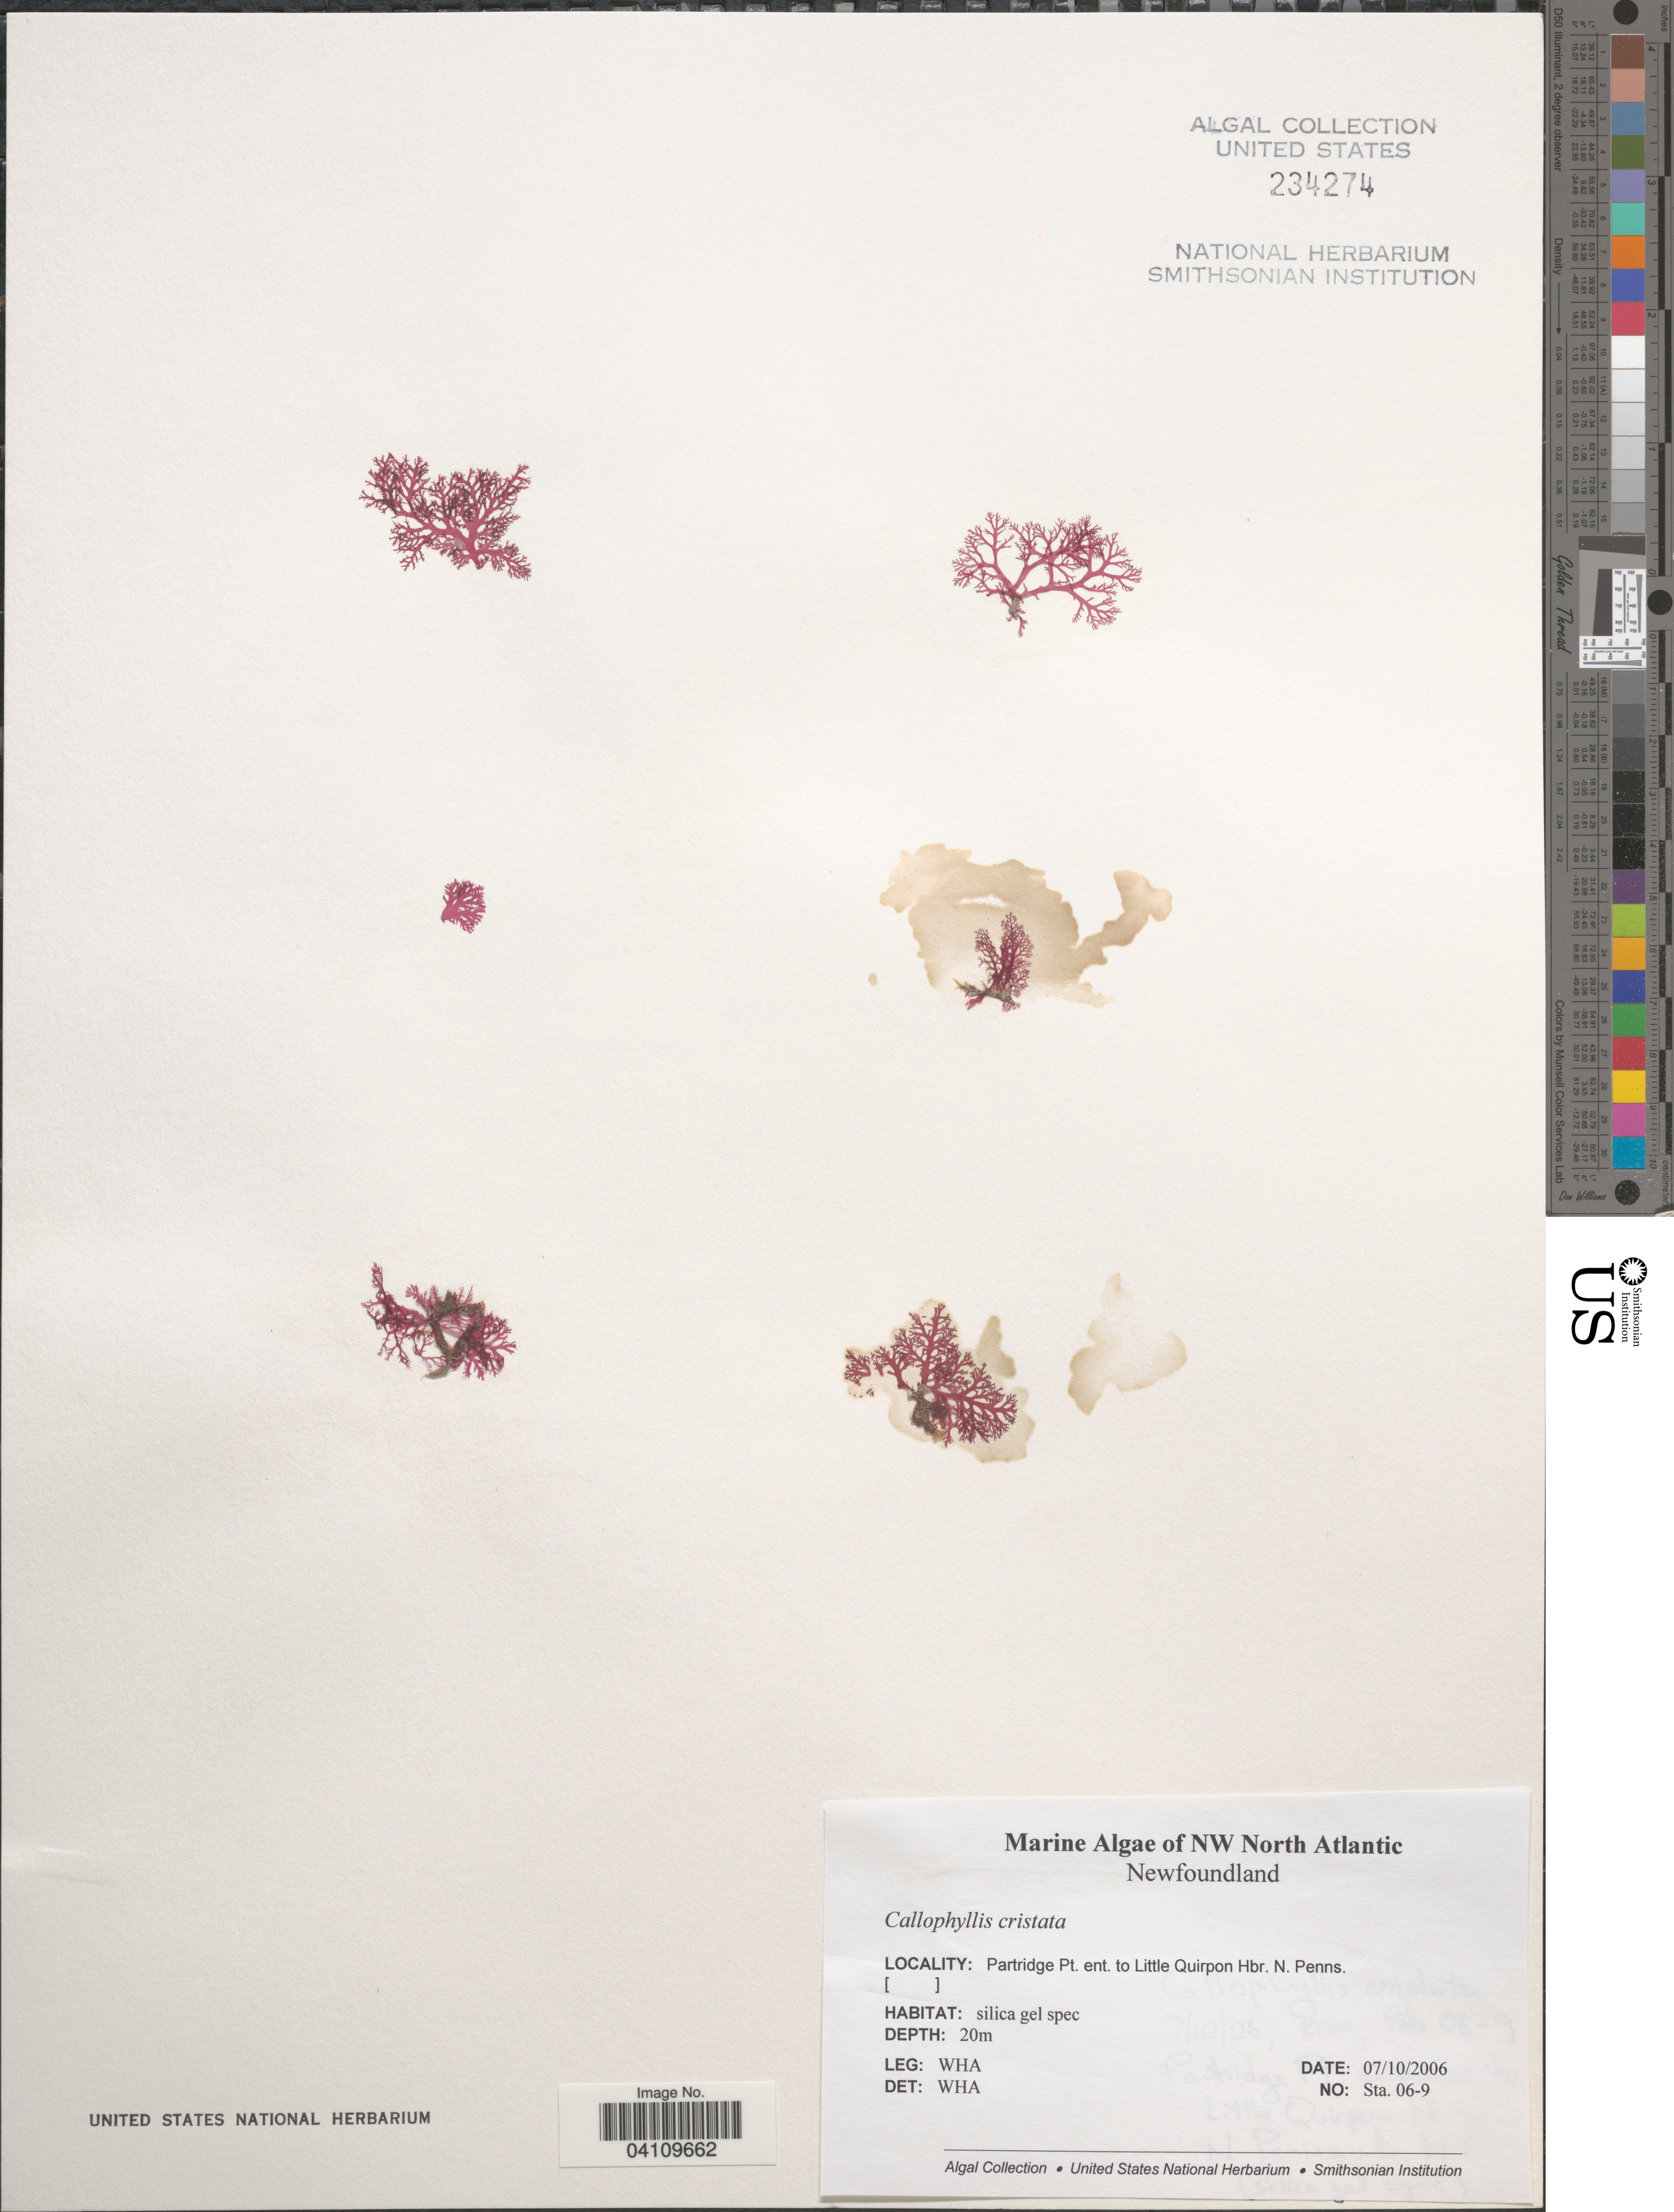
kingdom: Plantae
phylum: Rhodophyta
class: Florideophyceae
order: Gigartinales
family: Kallymeniaceae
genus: Euthora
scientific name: Euthora cristata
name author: (C. Agardh) J. Agardh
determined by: Algae name updating Project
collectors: W. H. Adey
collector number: Sta. 06-9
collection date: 2006-10-07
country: Canada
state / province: Newfoundland and Labrador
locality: NW North Atlantic. Partridge Pt. ent. to Little Quirpon Hbr. N. Penns.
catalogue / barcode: US 234274